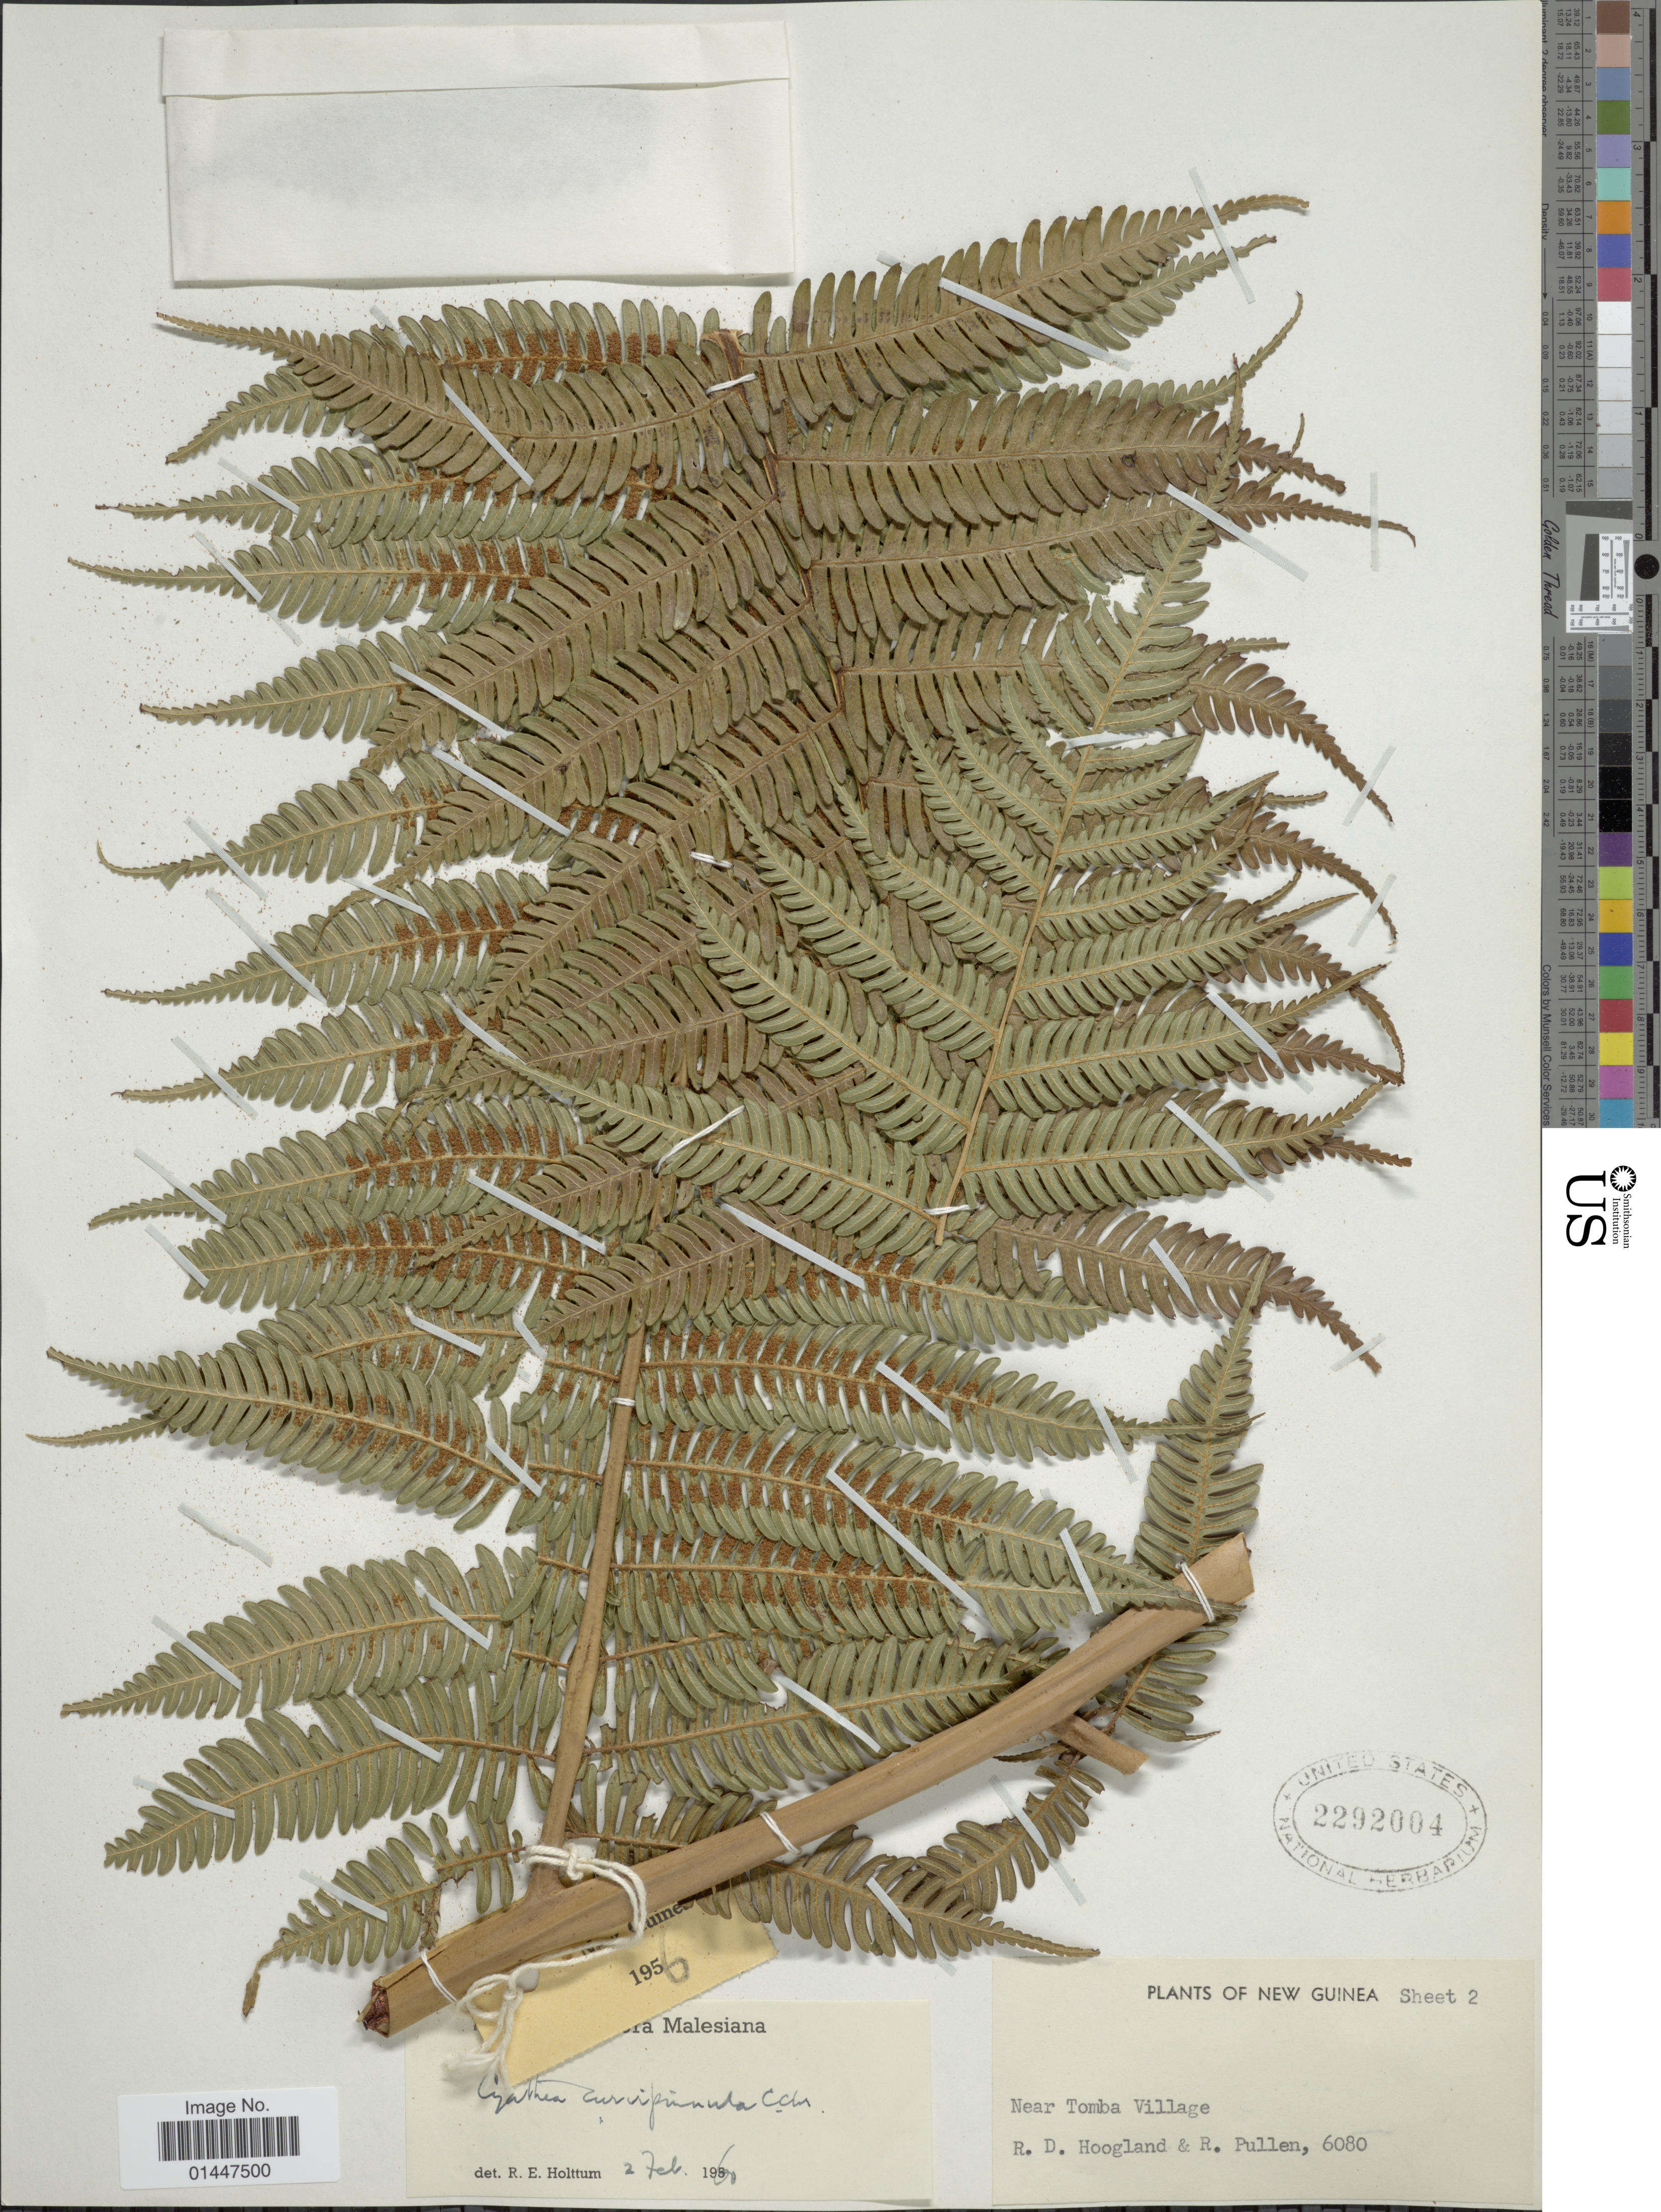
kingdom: Plantae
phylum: Tracheophyta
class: Polypodiopsida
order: Cyatheales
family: Cyatheaceae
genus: Sphaeropteris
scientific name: Sphaeropteris aeneifolia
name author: (Alderw.) R.M. Tryon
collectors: R. D. Hoogland & R. Pullen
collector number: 6080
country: Papua New Guinea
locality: Near Tomba Village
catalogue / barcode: US 2292004